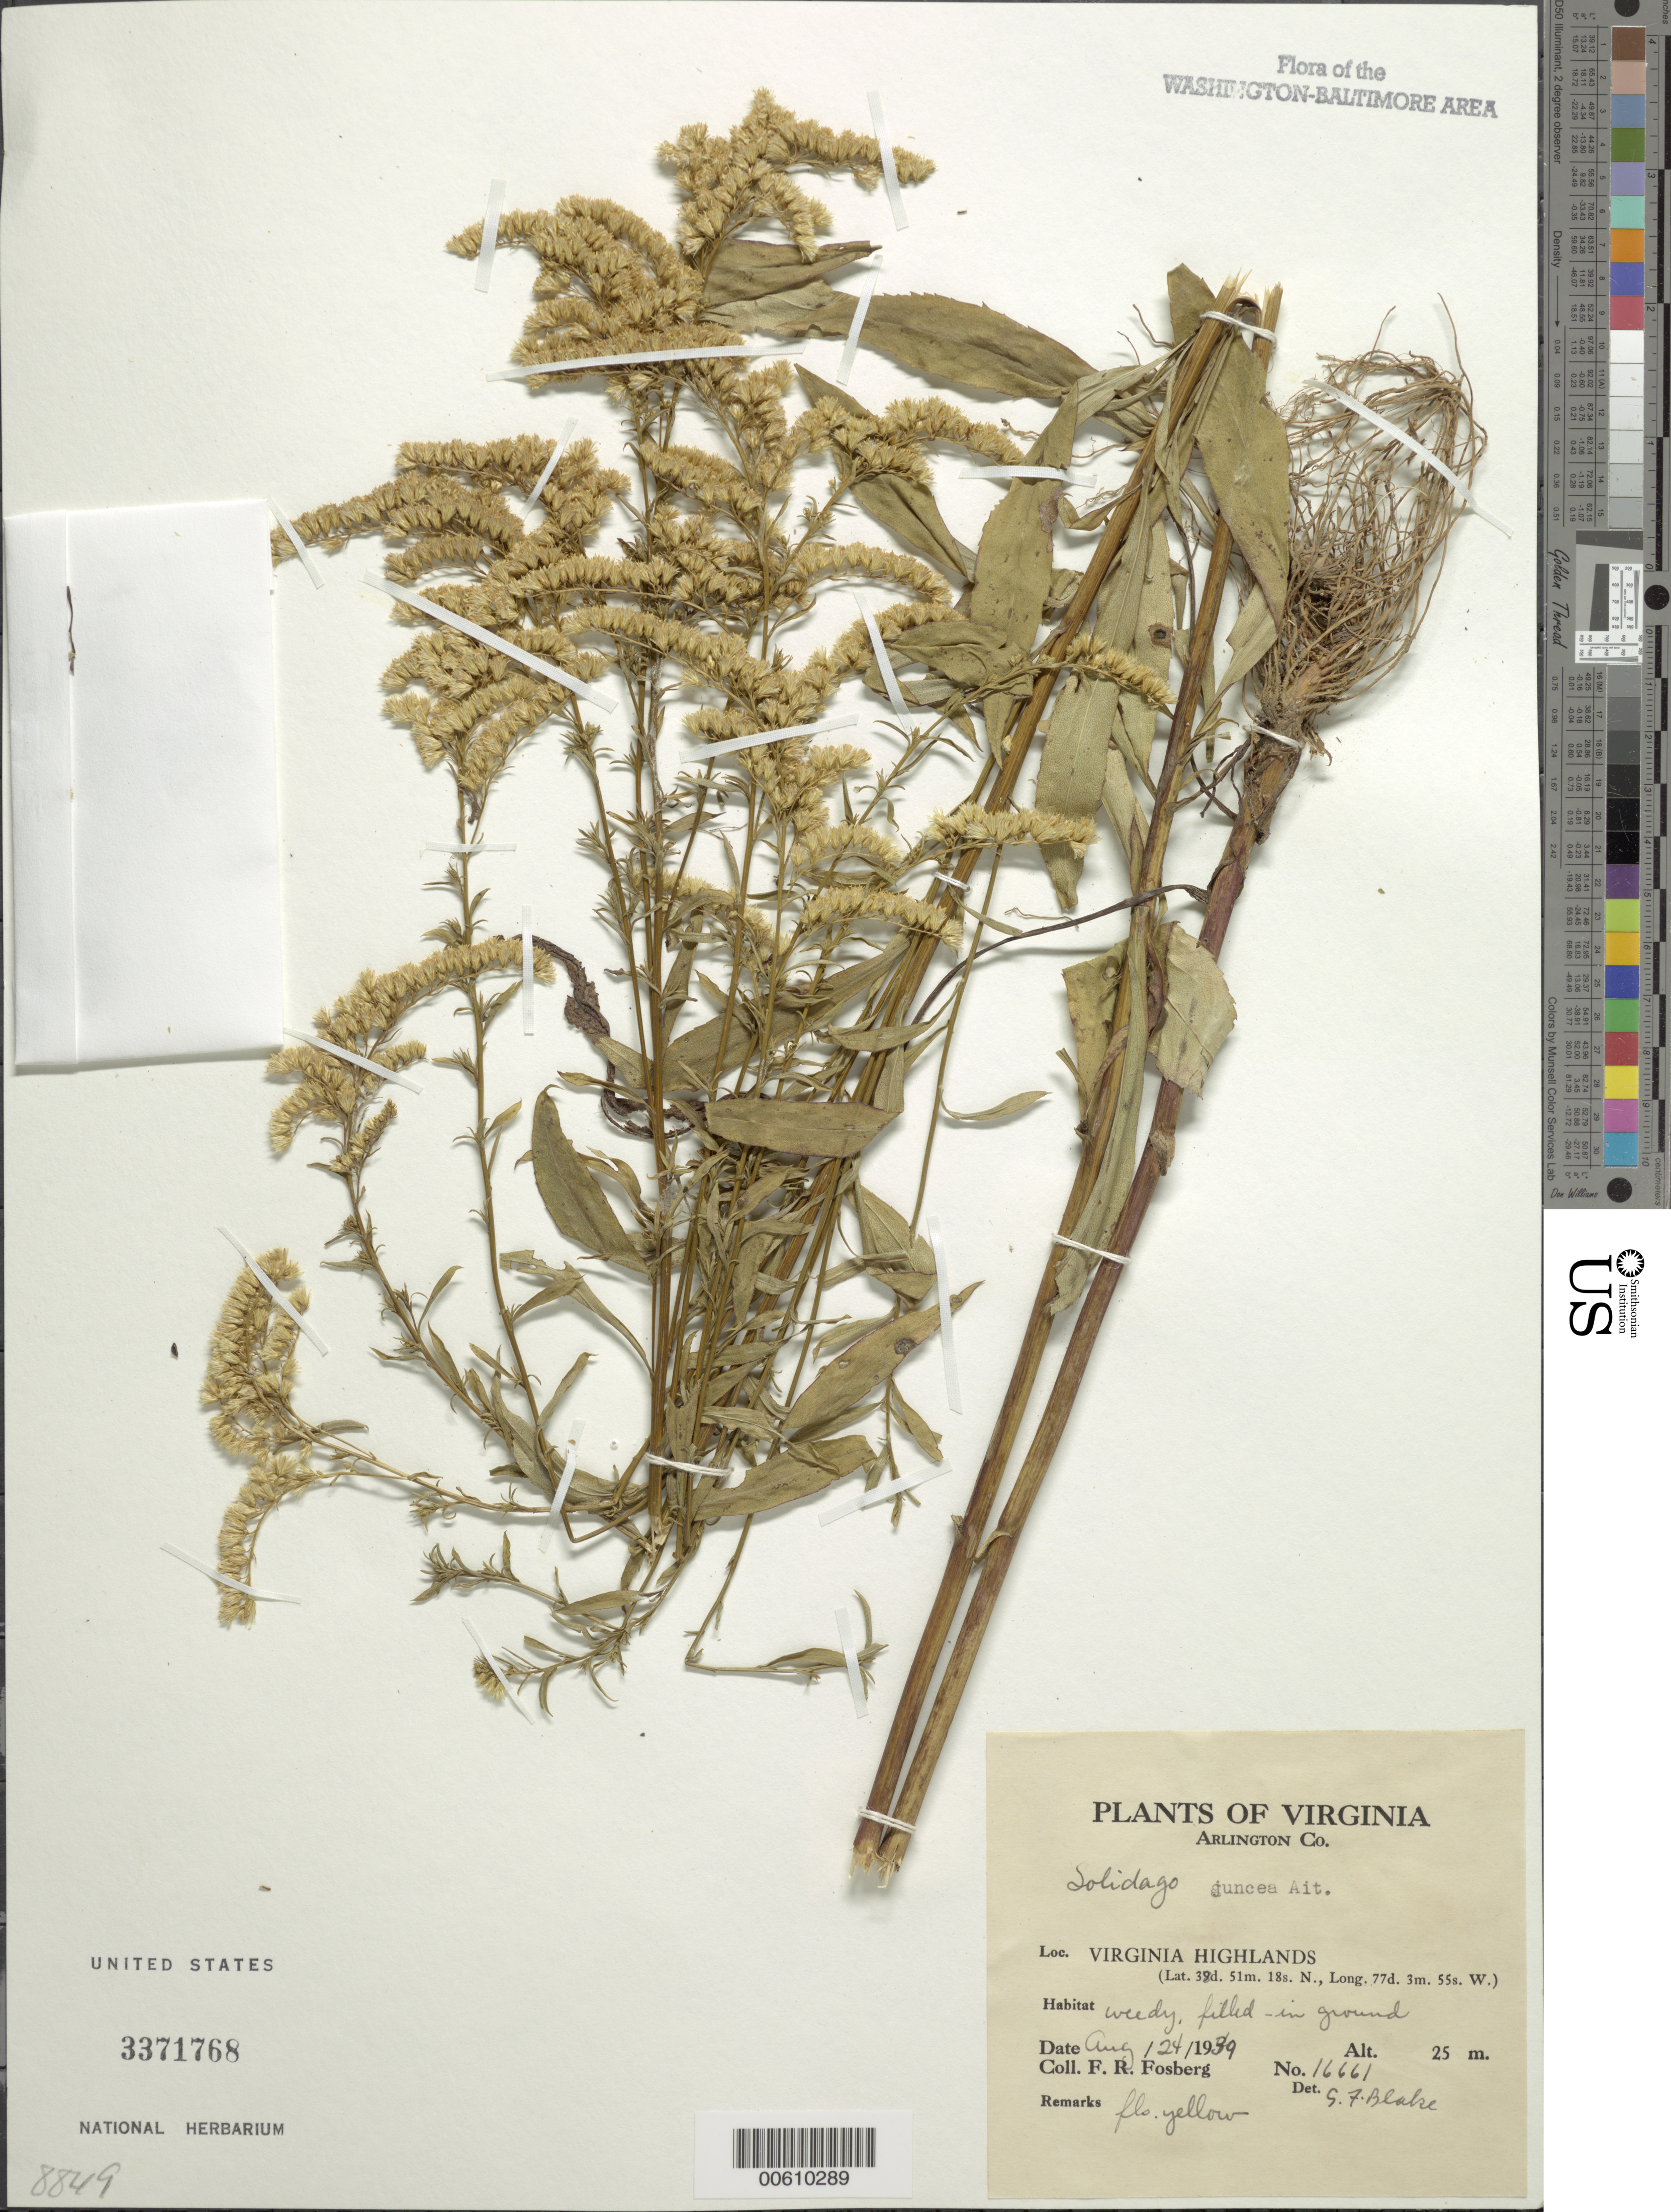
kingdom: Plantae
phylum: Tracheophyta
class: Magnoliopsida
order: Asterales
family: Asteraceae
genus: Solidago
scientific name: Solidago juncea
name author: Aiton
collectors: F. R. Fosberg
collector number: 16661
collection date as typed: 24 Aug 1939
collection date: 1939-08-24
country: United States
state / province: Virginia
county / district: Arlington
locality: Virginia Highlands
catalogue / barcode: US 3371768